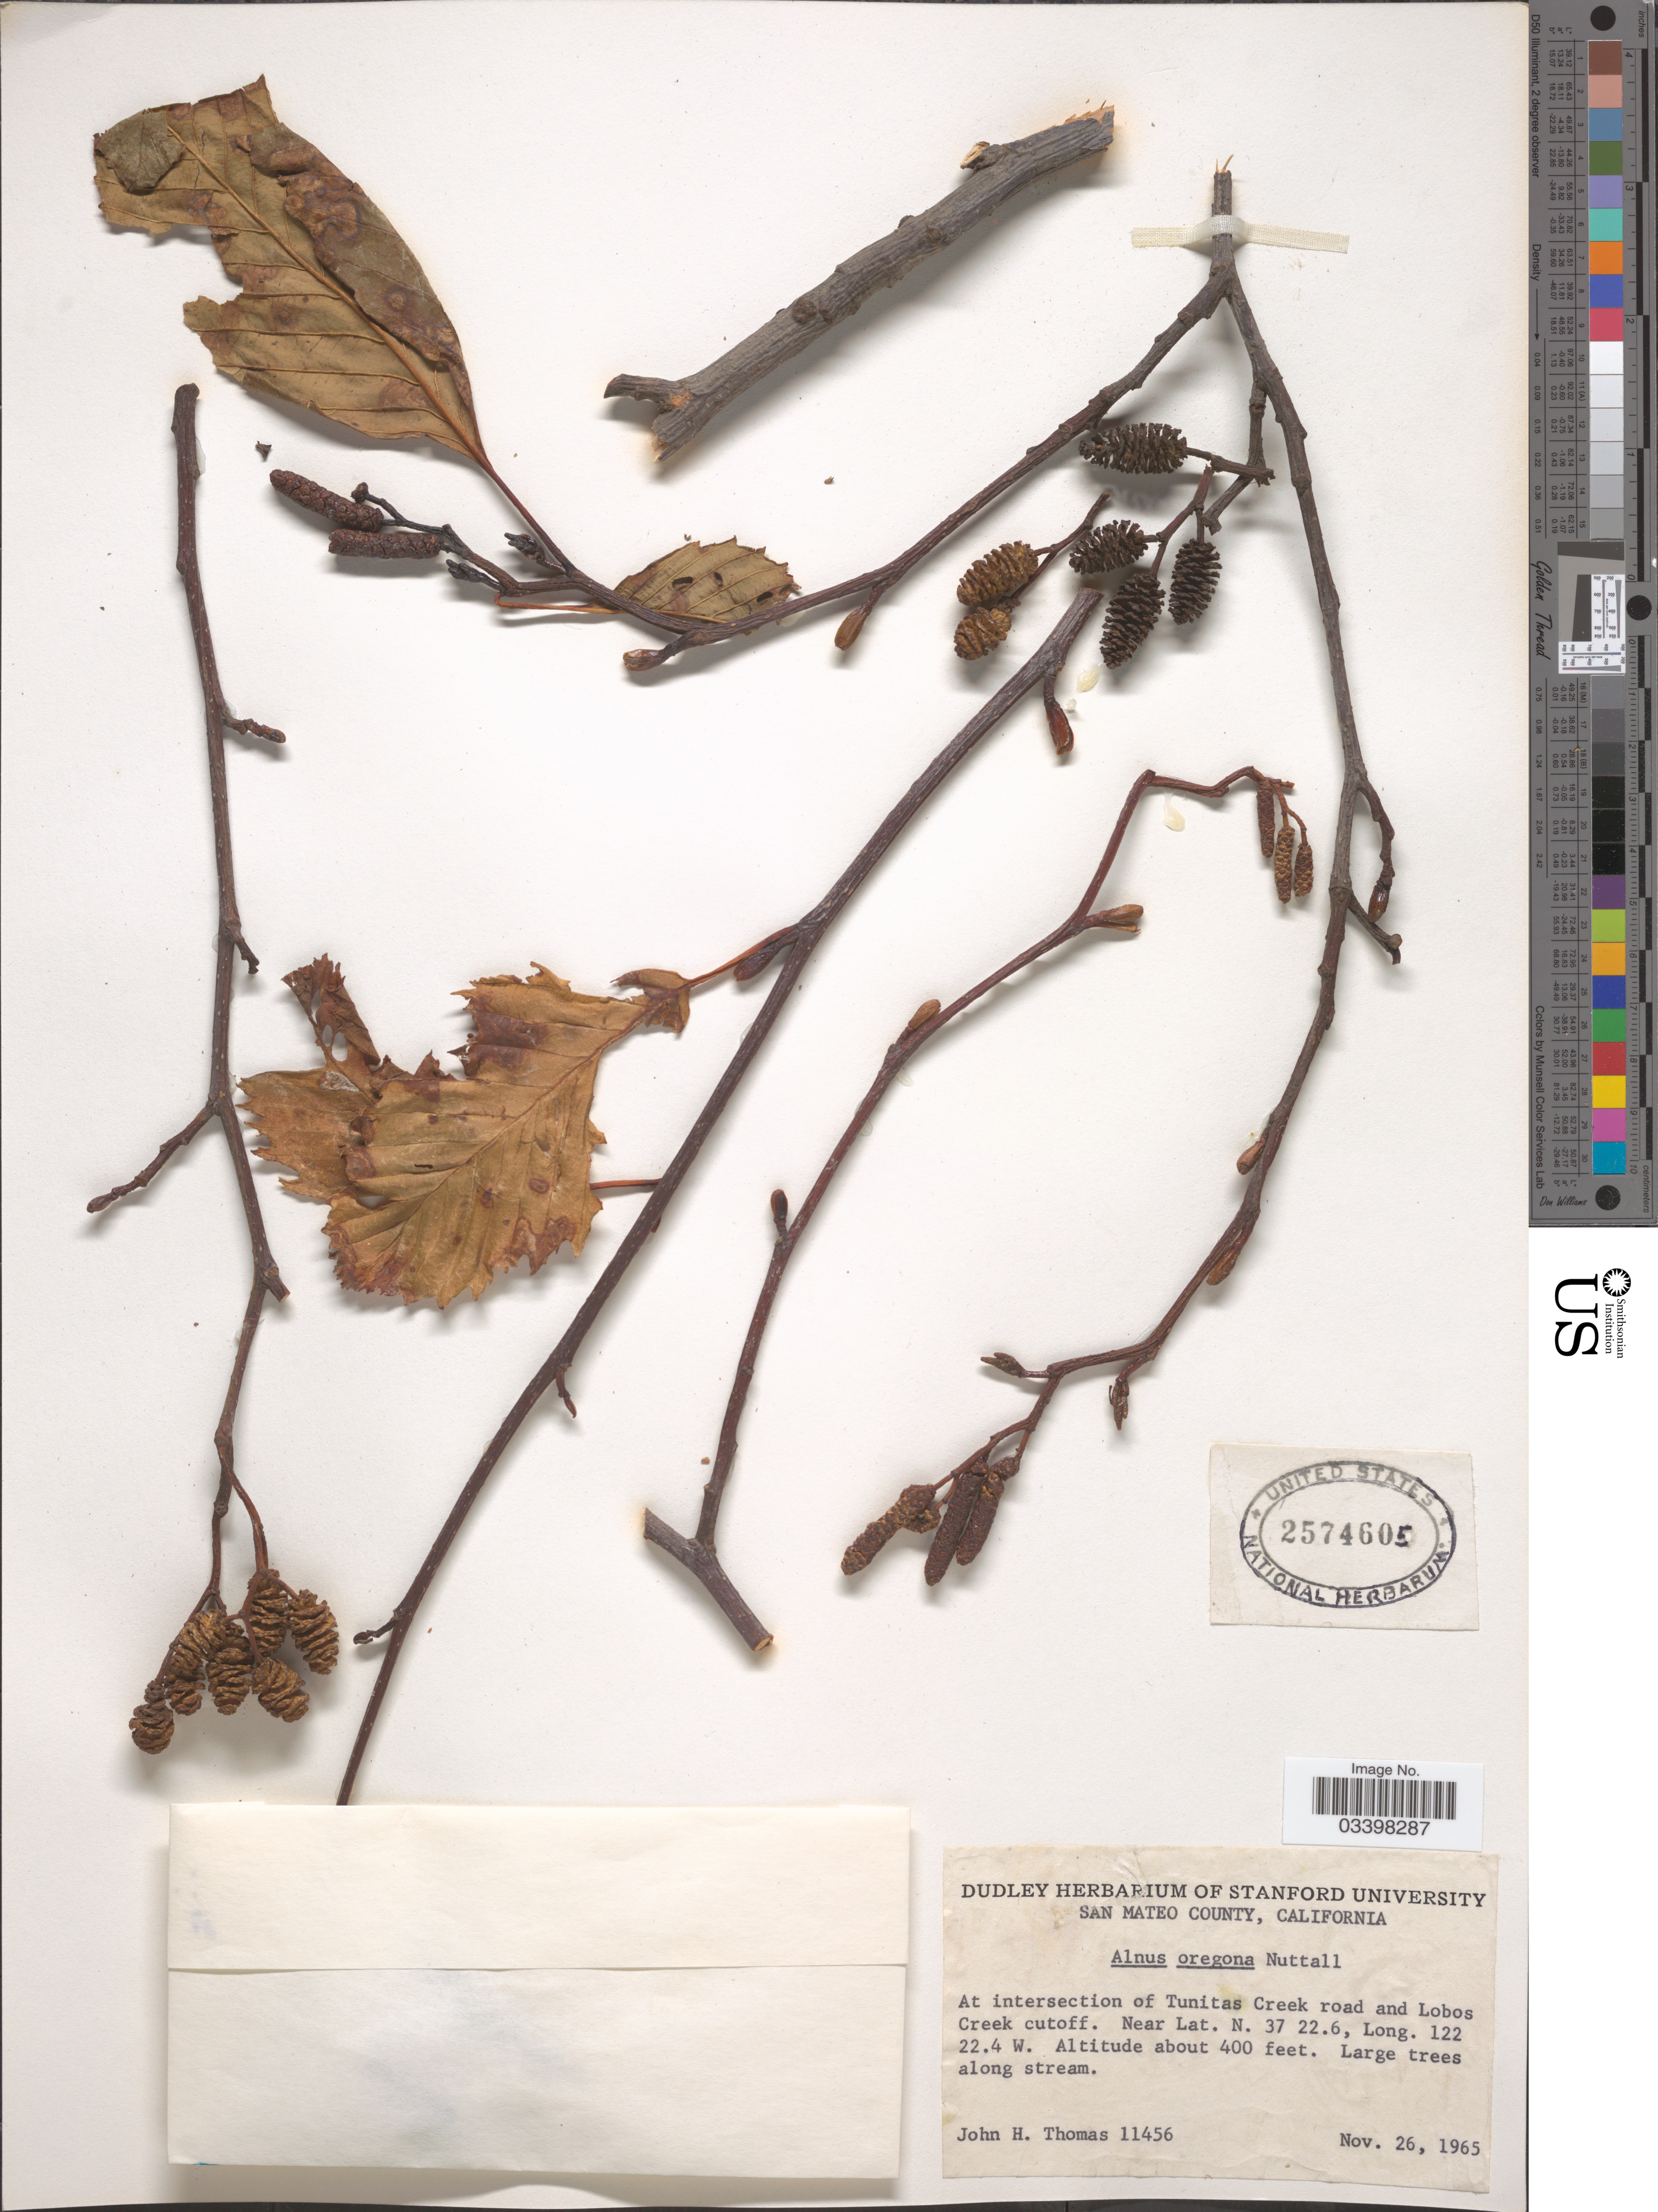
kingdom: Plantae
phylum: Tracheophyta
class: Magnoliopsida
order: Fagales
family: Betulaceae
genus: Alnus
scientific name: Alnus rubra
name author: Bong.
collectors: J. H. Thomas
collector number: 11456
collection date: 1965-11-26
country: United States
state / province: California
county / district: San Mateo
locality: San Mateo County. At intersection of Tunitas Creek road and Lobos Creek cutoff.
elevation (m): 122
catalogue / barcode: US 2574605